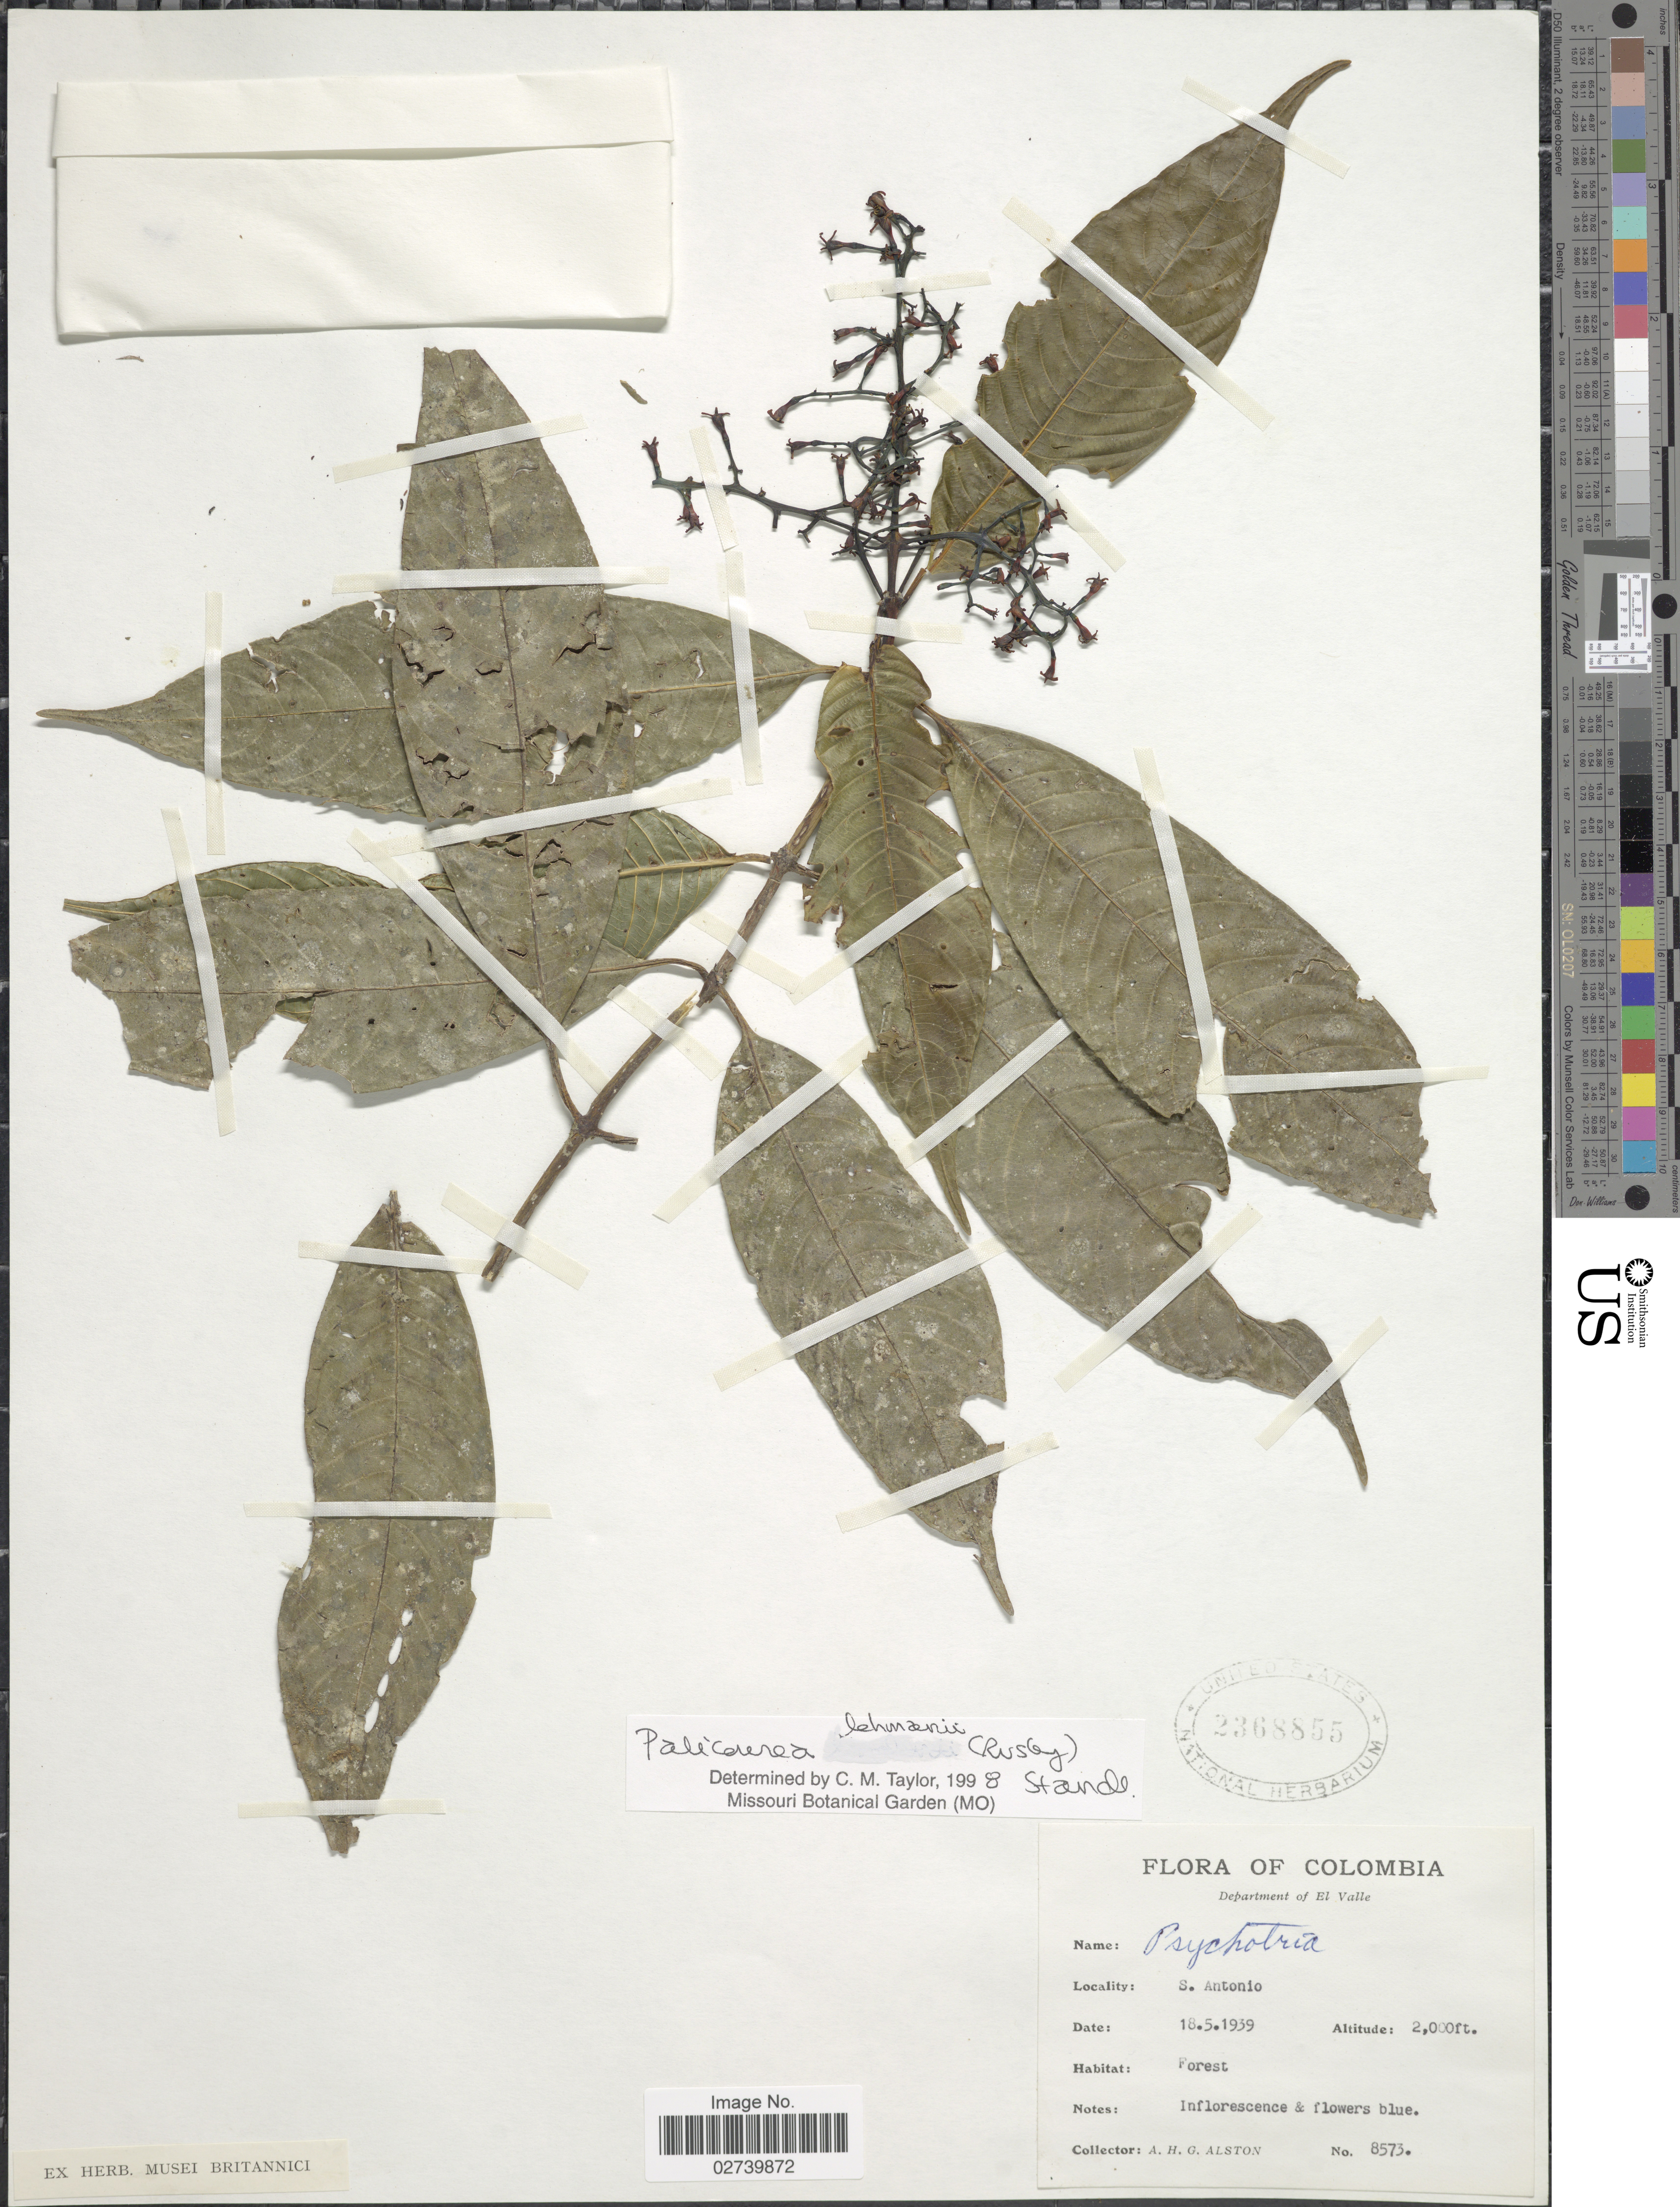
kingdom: Plantae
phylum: Tracheophyta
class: Magnoliopsida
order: Gentianales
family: Rubiaceae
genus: Palicourea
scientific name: Palicourea lehmannii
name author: (K. Schum. & K. Krause) Standl.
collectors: A. H. Alston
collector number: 8573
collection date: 1939-05-18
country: Colombia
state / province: Valle del Cauca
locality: Department of El Valle. S. Antonio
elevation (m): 610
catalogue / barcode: US 2368855